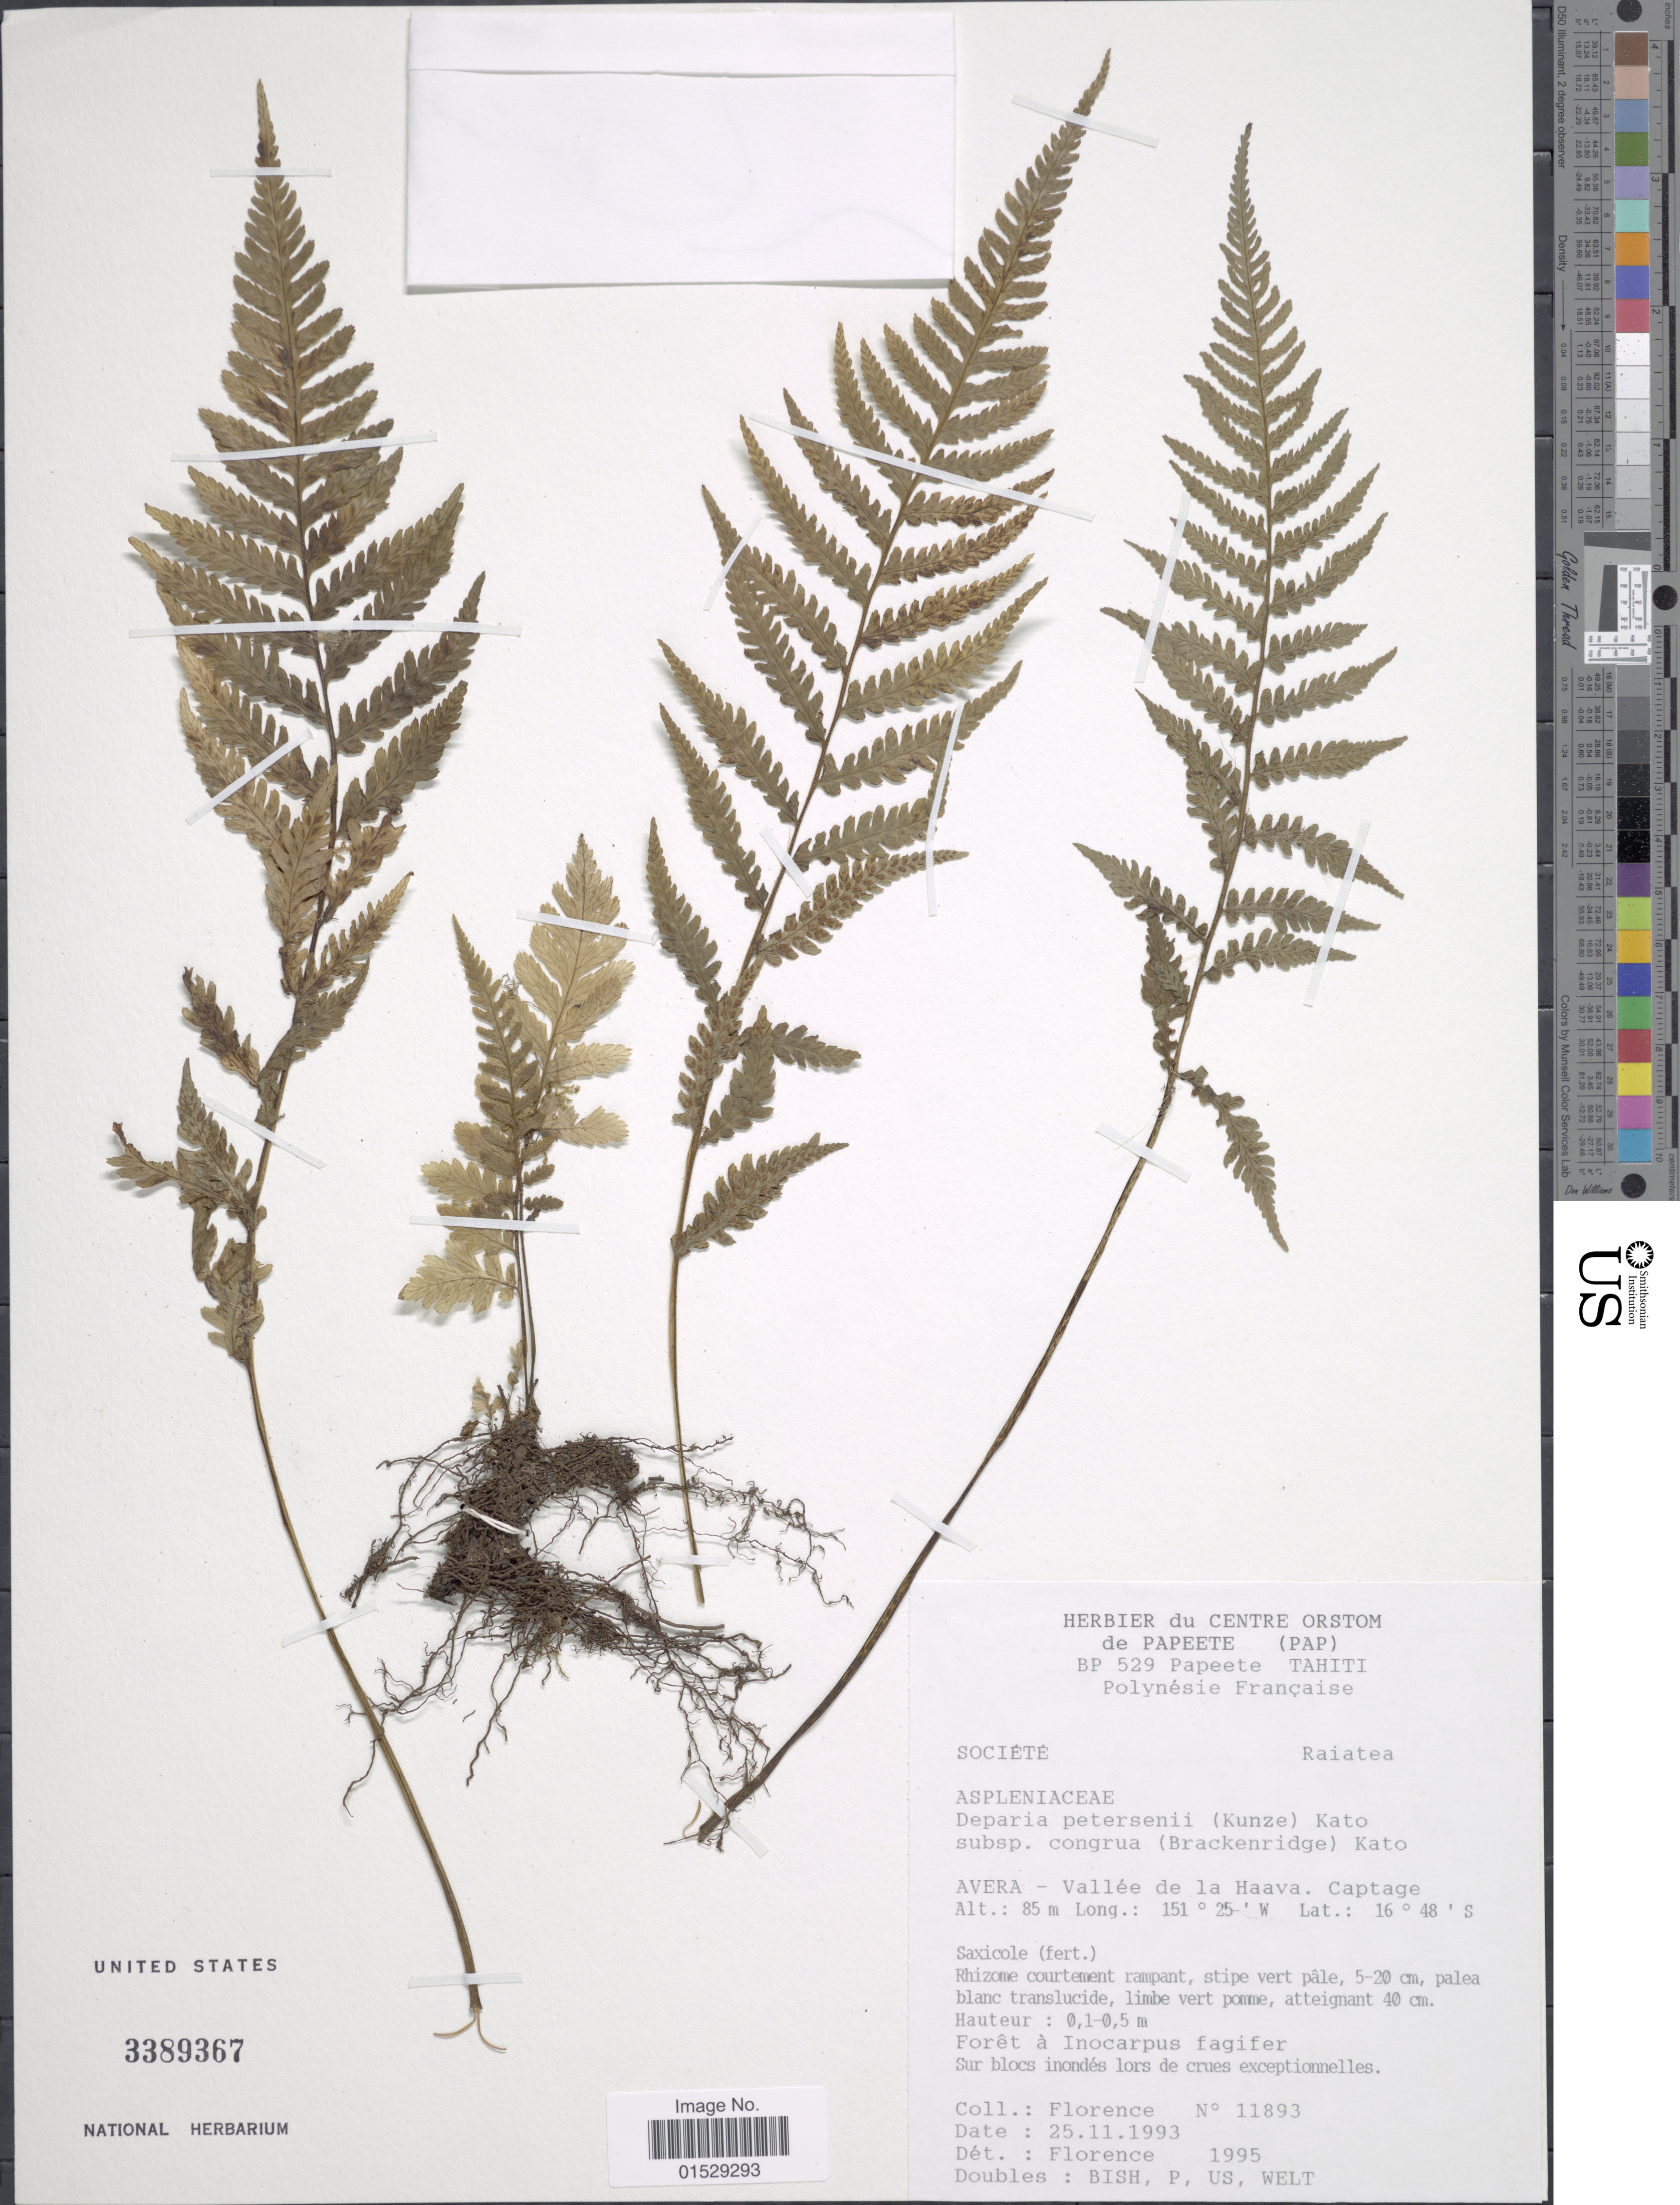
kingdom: Plantae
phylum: Tracheophyta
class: Polypodiopsida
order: Polypodiales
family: Athyriaceae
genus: Deparia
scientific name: Deparia petersenii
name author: (Kunze) M. Kato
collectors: -. Florence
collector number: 11893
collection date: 1993-11-25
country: French Polynesia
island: Raiatea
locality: Societe Raiatea, Avera- Vallee de la Haava, Captage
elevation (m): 85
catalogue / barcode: US 3389367